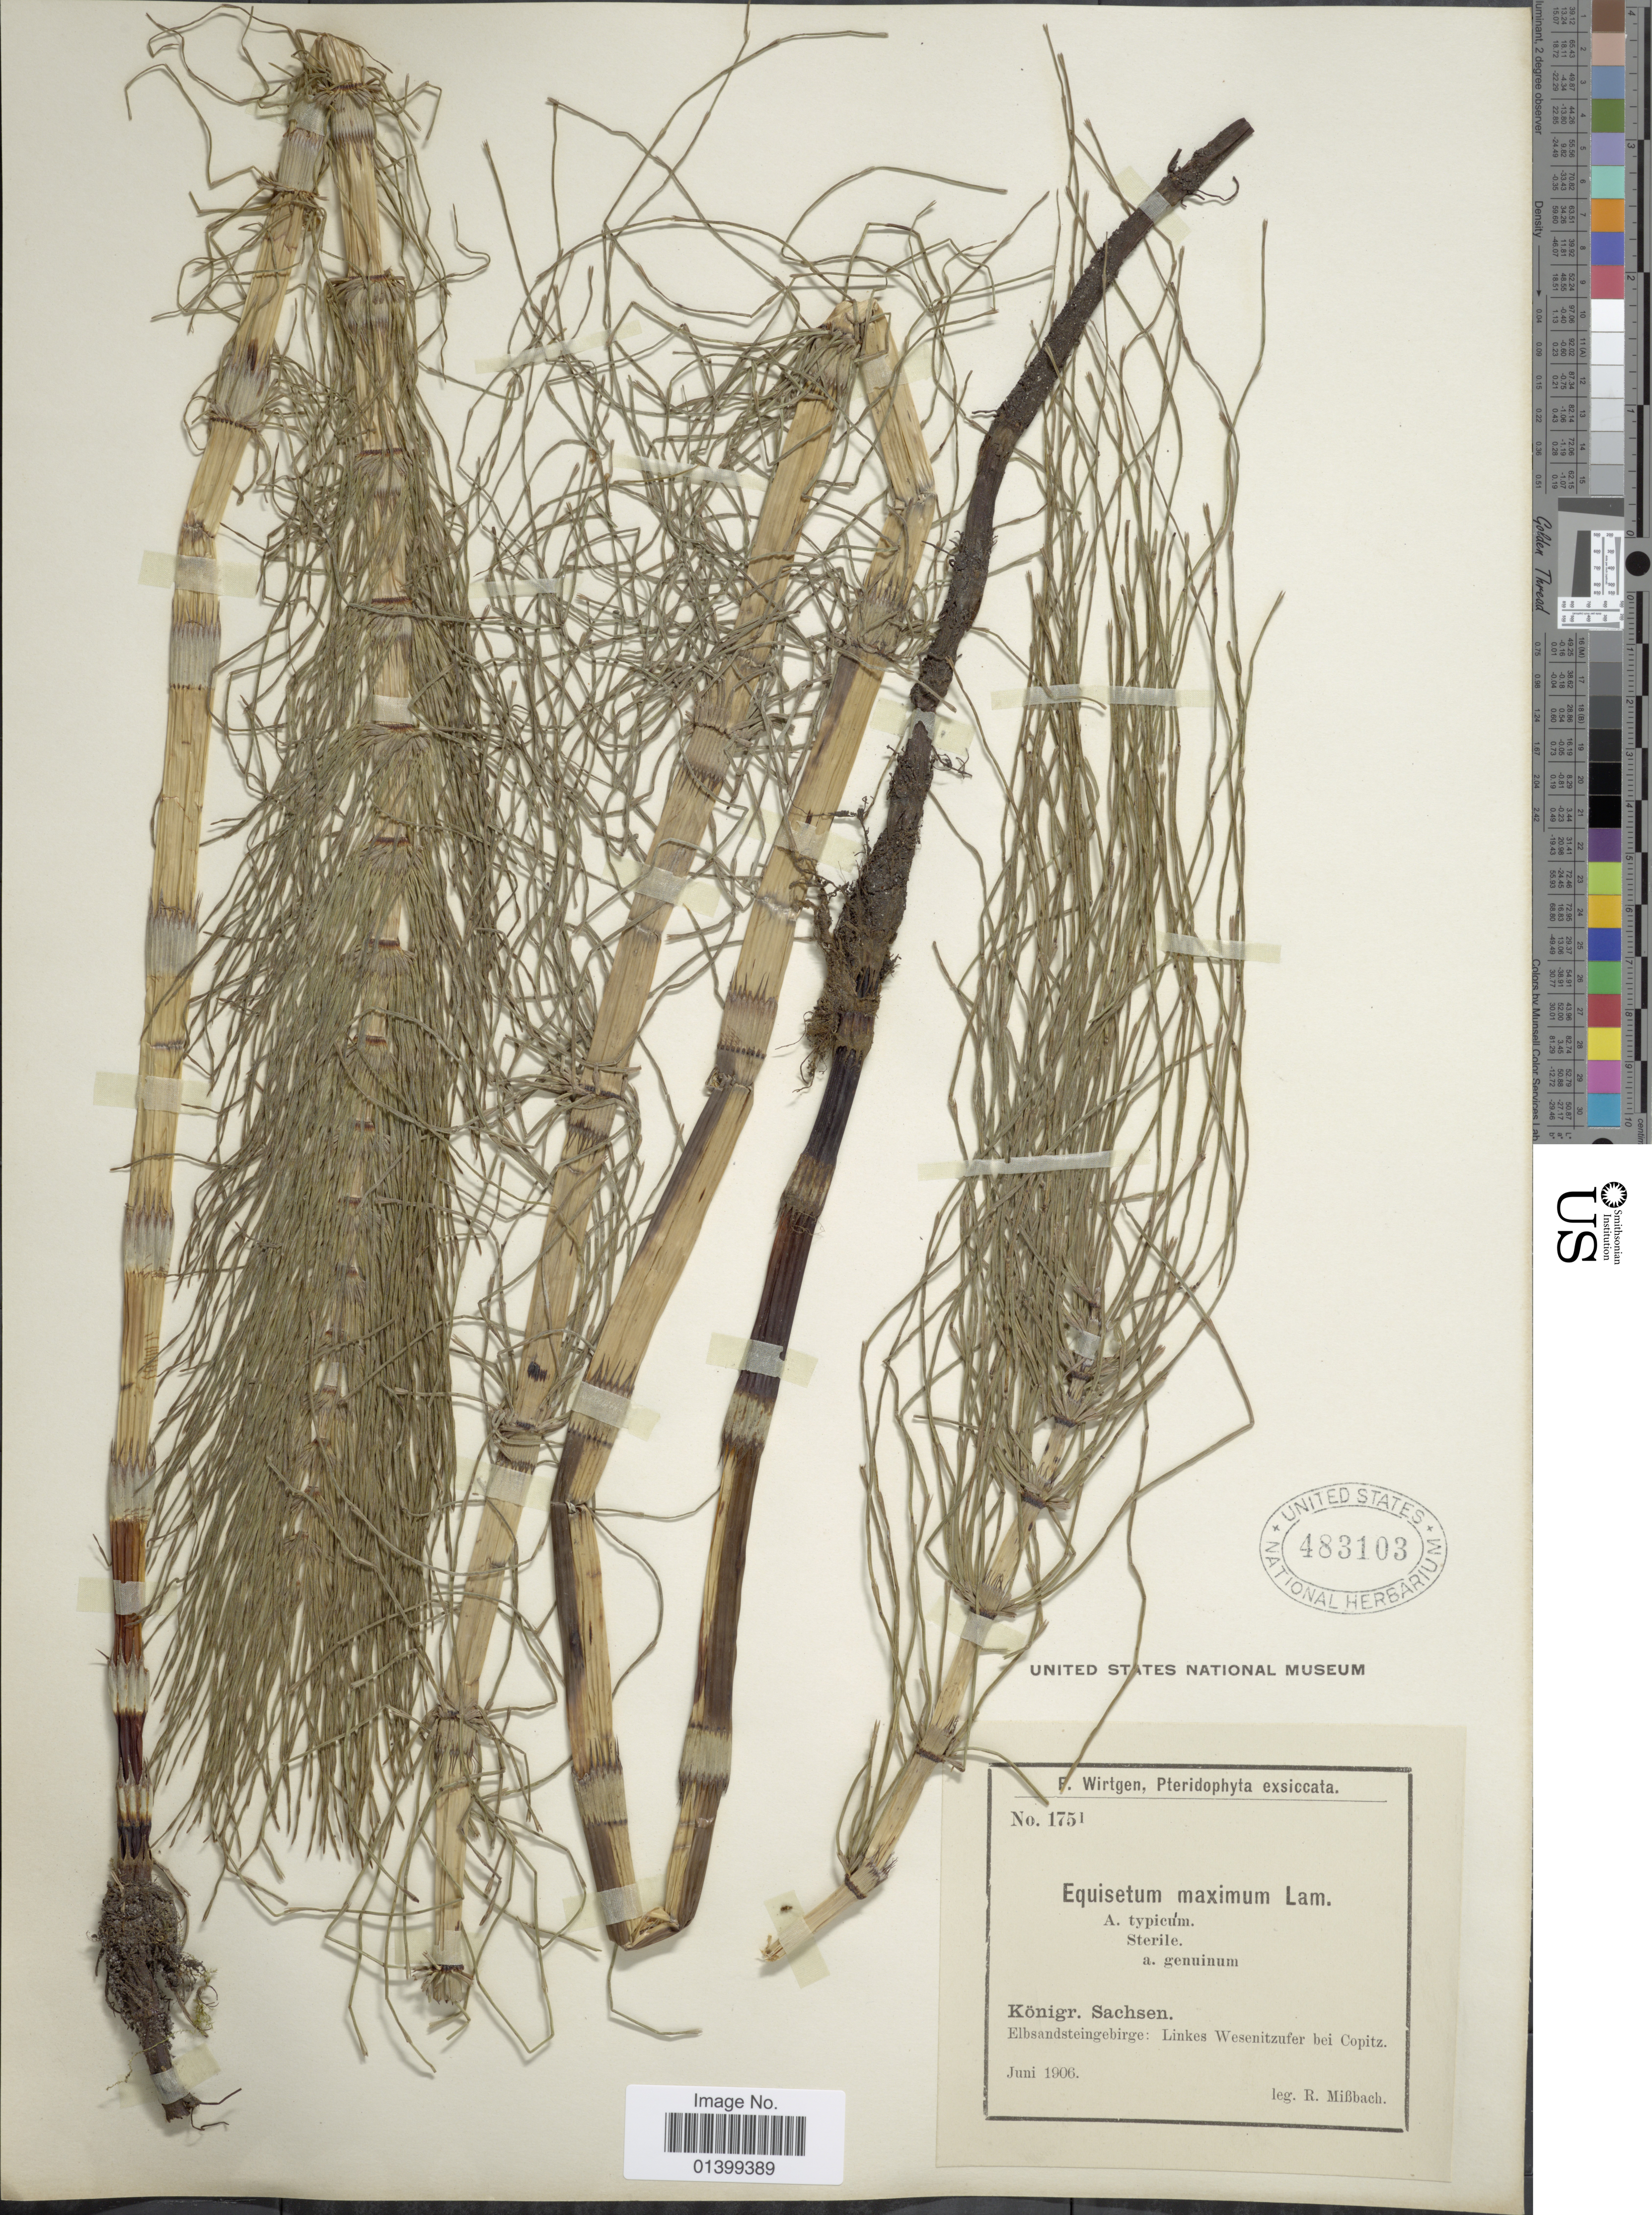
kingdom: Plantae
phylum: Tracheophyta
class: Polypodiopsida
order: Equisetales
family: Equisetaceae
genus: Equisetum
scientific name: Equisetum telmateia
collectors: R. Missbach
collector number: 175l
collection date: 1906-06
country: Germany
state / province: Sachsen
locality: Königr. Sachsen. Elbsandsteingebirge: Linkes Wesenitzufer bei Copitz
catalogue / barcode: US 483103